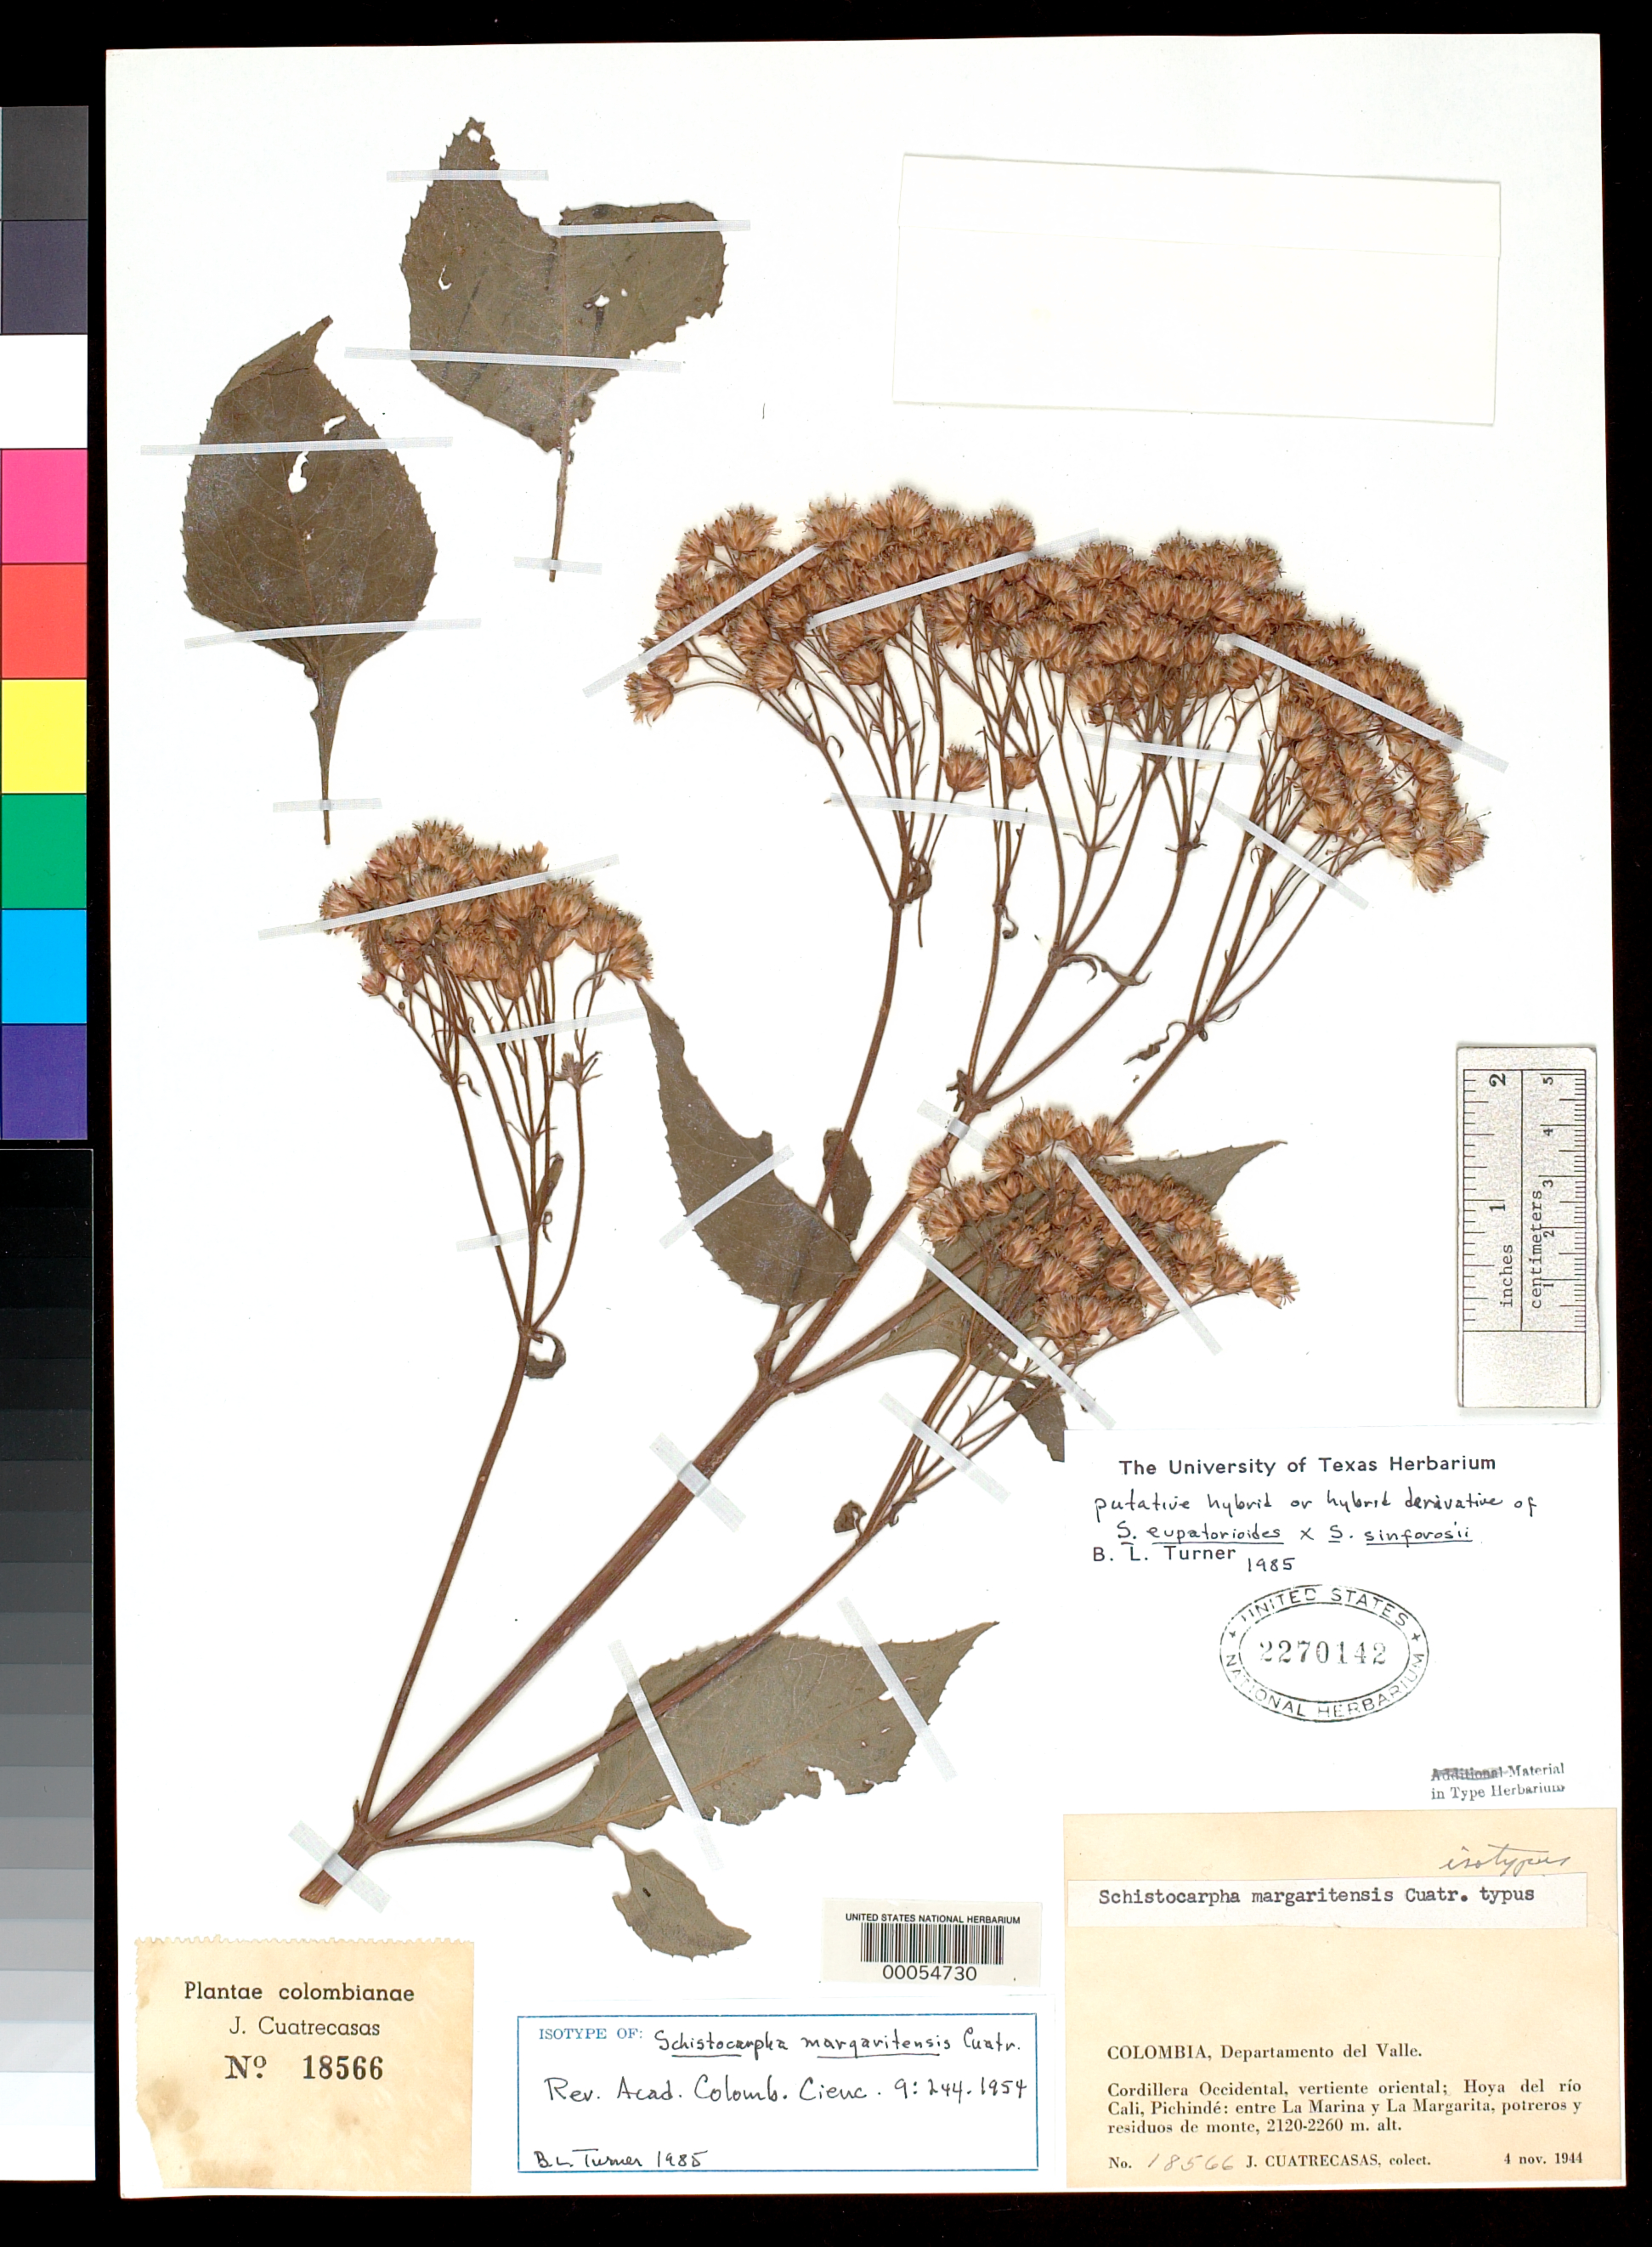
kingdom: Plantae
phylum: Tracheophyta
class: Magnoliopsida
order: Asterales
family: Asteraceae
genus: Schistocarpha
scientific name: Schistocarpha margaritensis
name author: Cuatrec.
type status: Isotype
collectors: J. Cuatrecasas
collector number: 18566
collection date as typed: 04 Nov 1944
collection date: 1944-11-04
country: Colombia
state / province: Valle del Cauca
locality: Hoya del Rio Cali, Pichinde, between La Marina and La Margarita.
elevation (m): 2120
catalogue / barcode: US 2270142